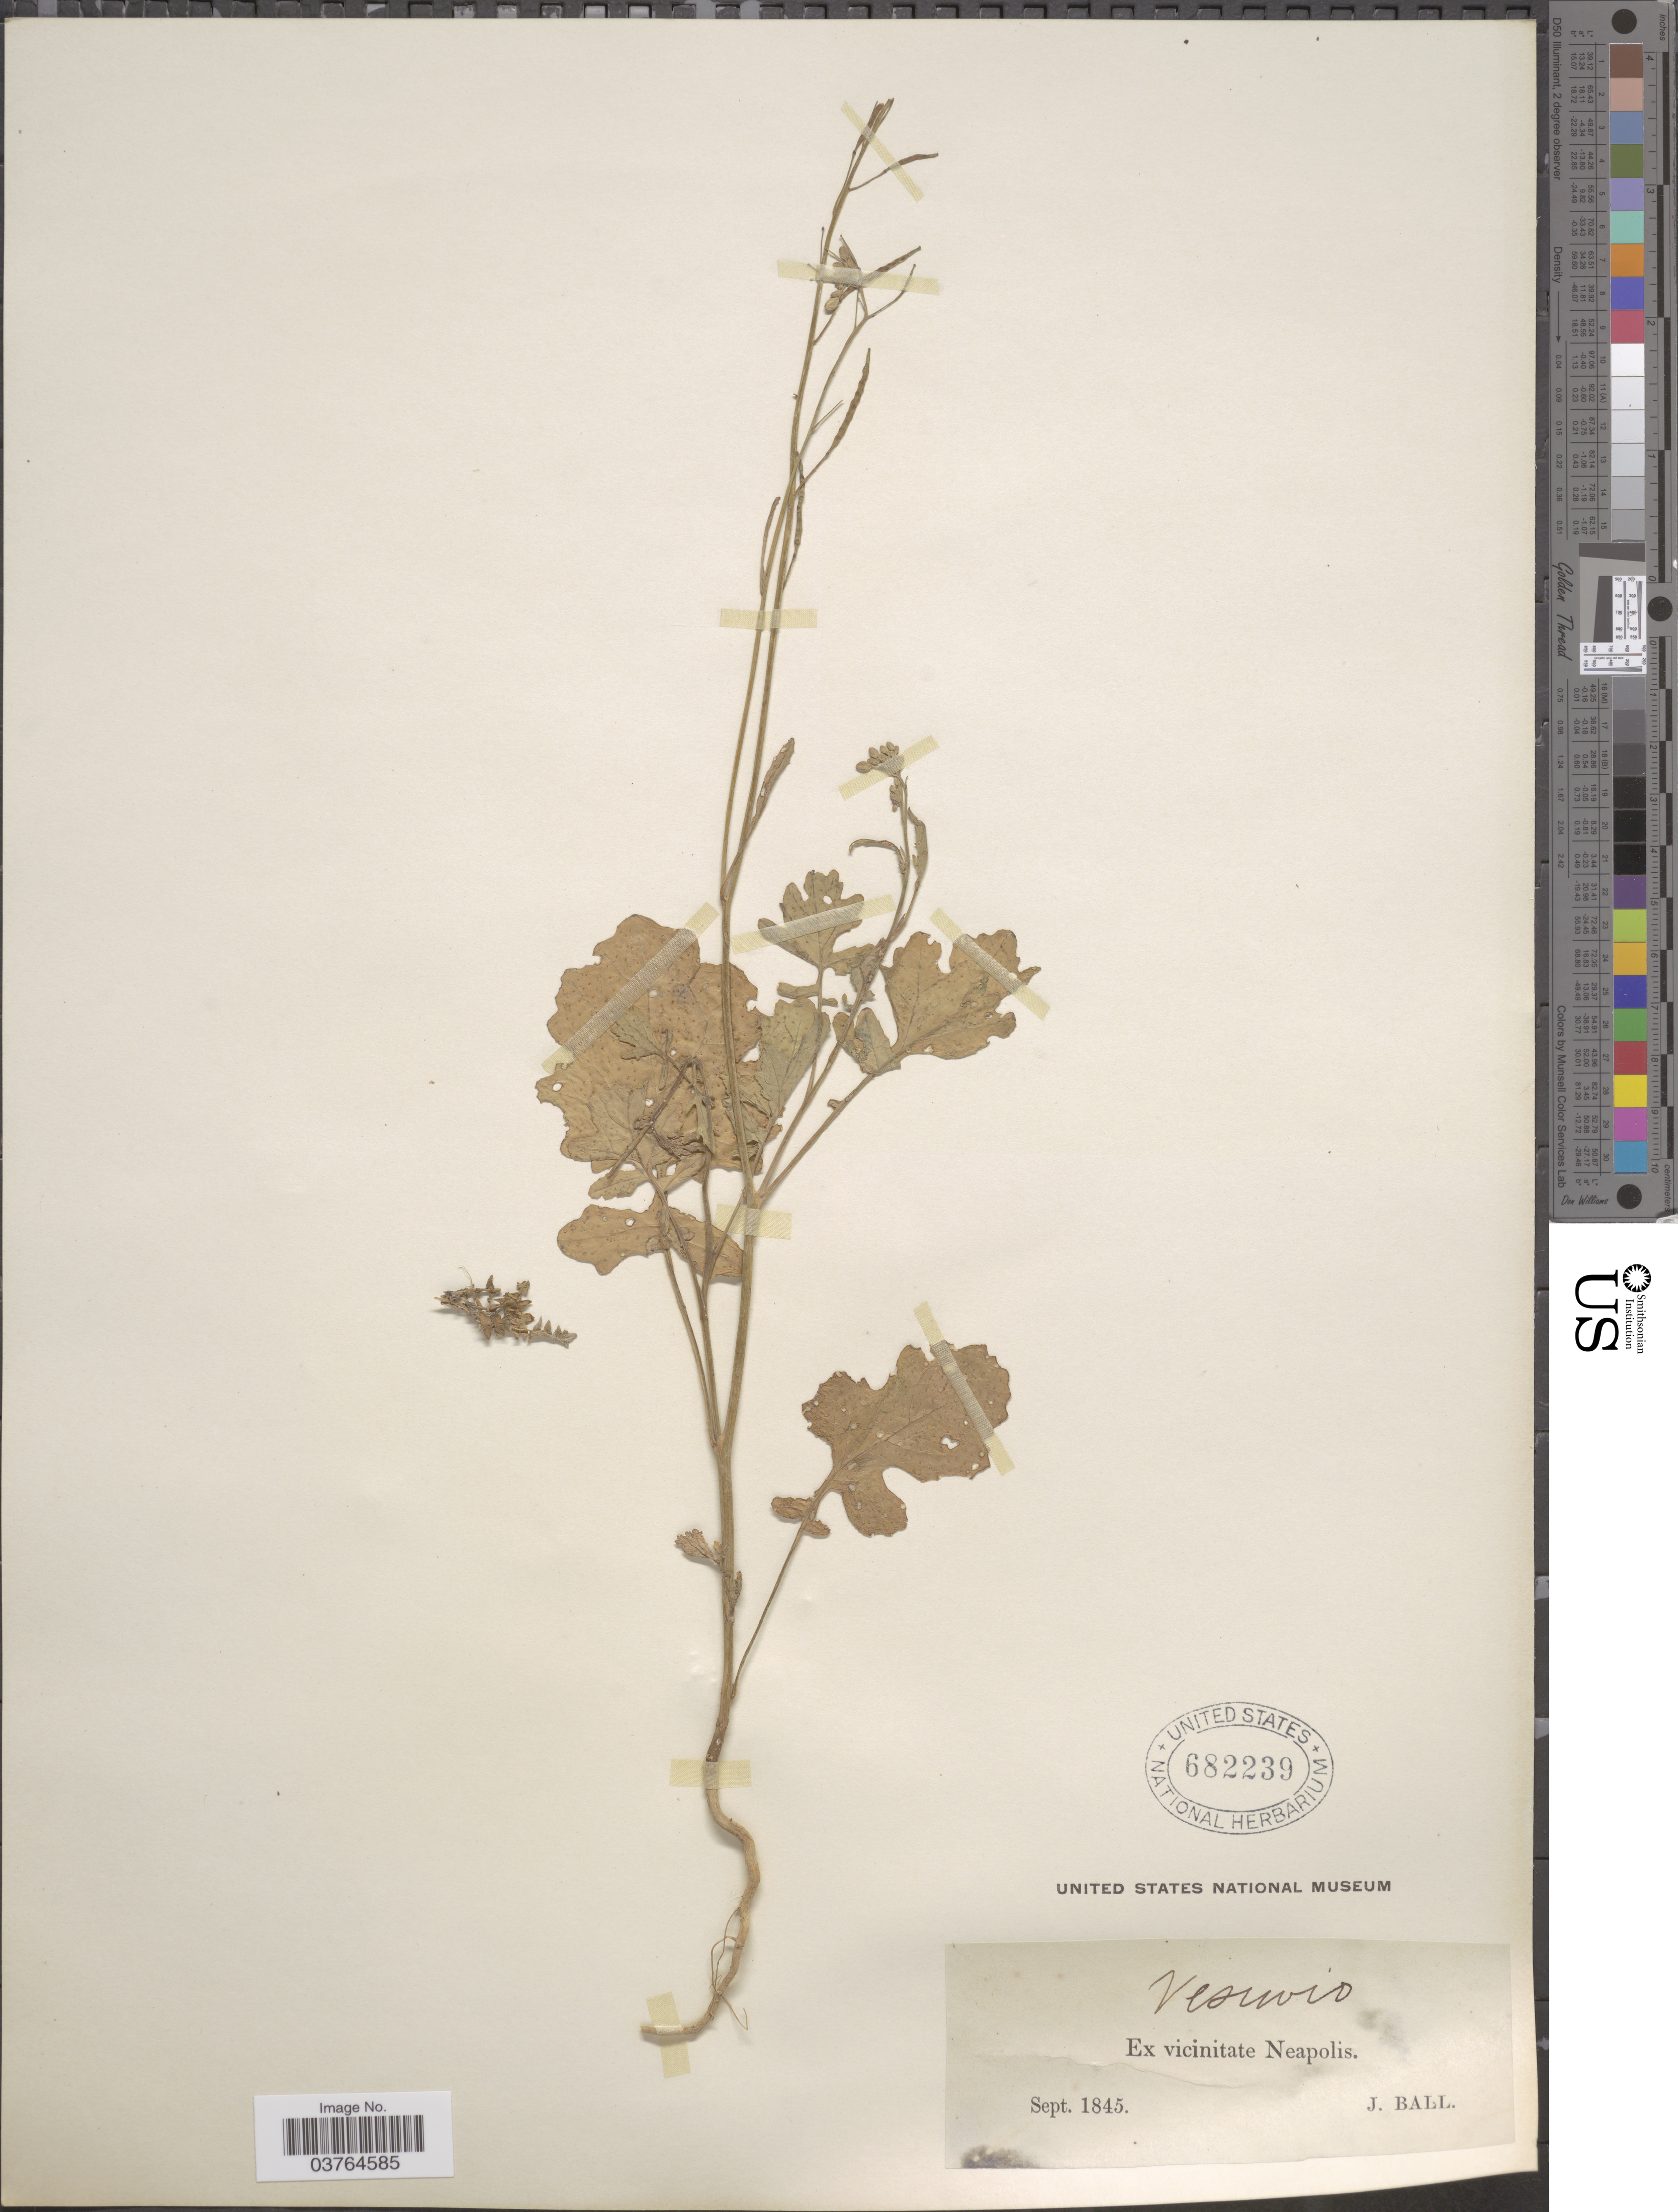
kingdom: Plantae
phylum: Tracheophyta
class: Magnoliopsida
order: Brassicales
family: Brassicaceae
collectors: J. Ball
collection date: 1845-09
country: Italy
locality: Ex vicinitate Neapolis.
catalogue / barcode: US 682239